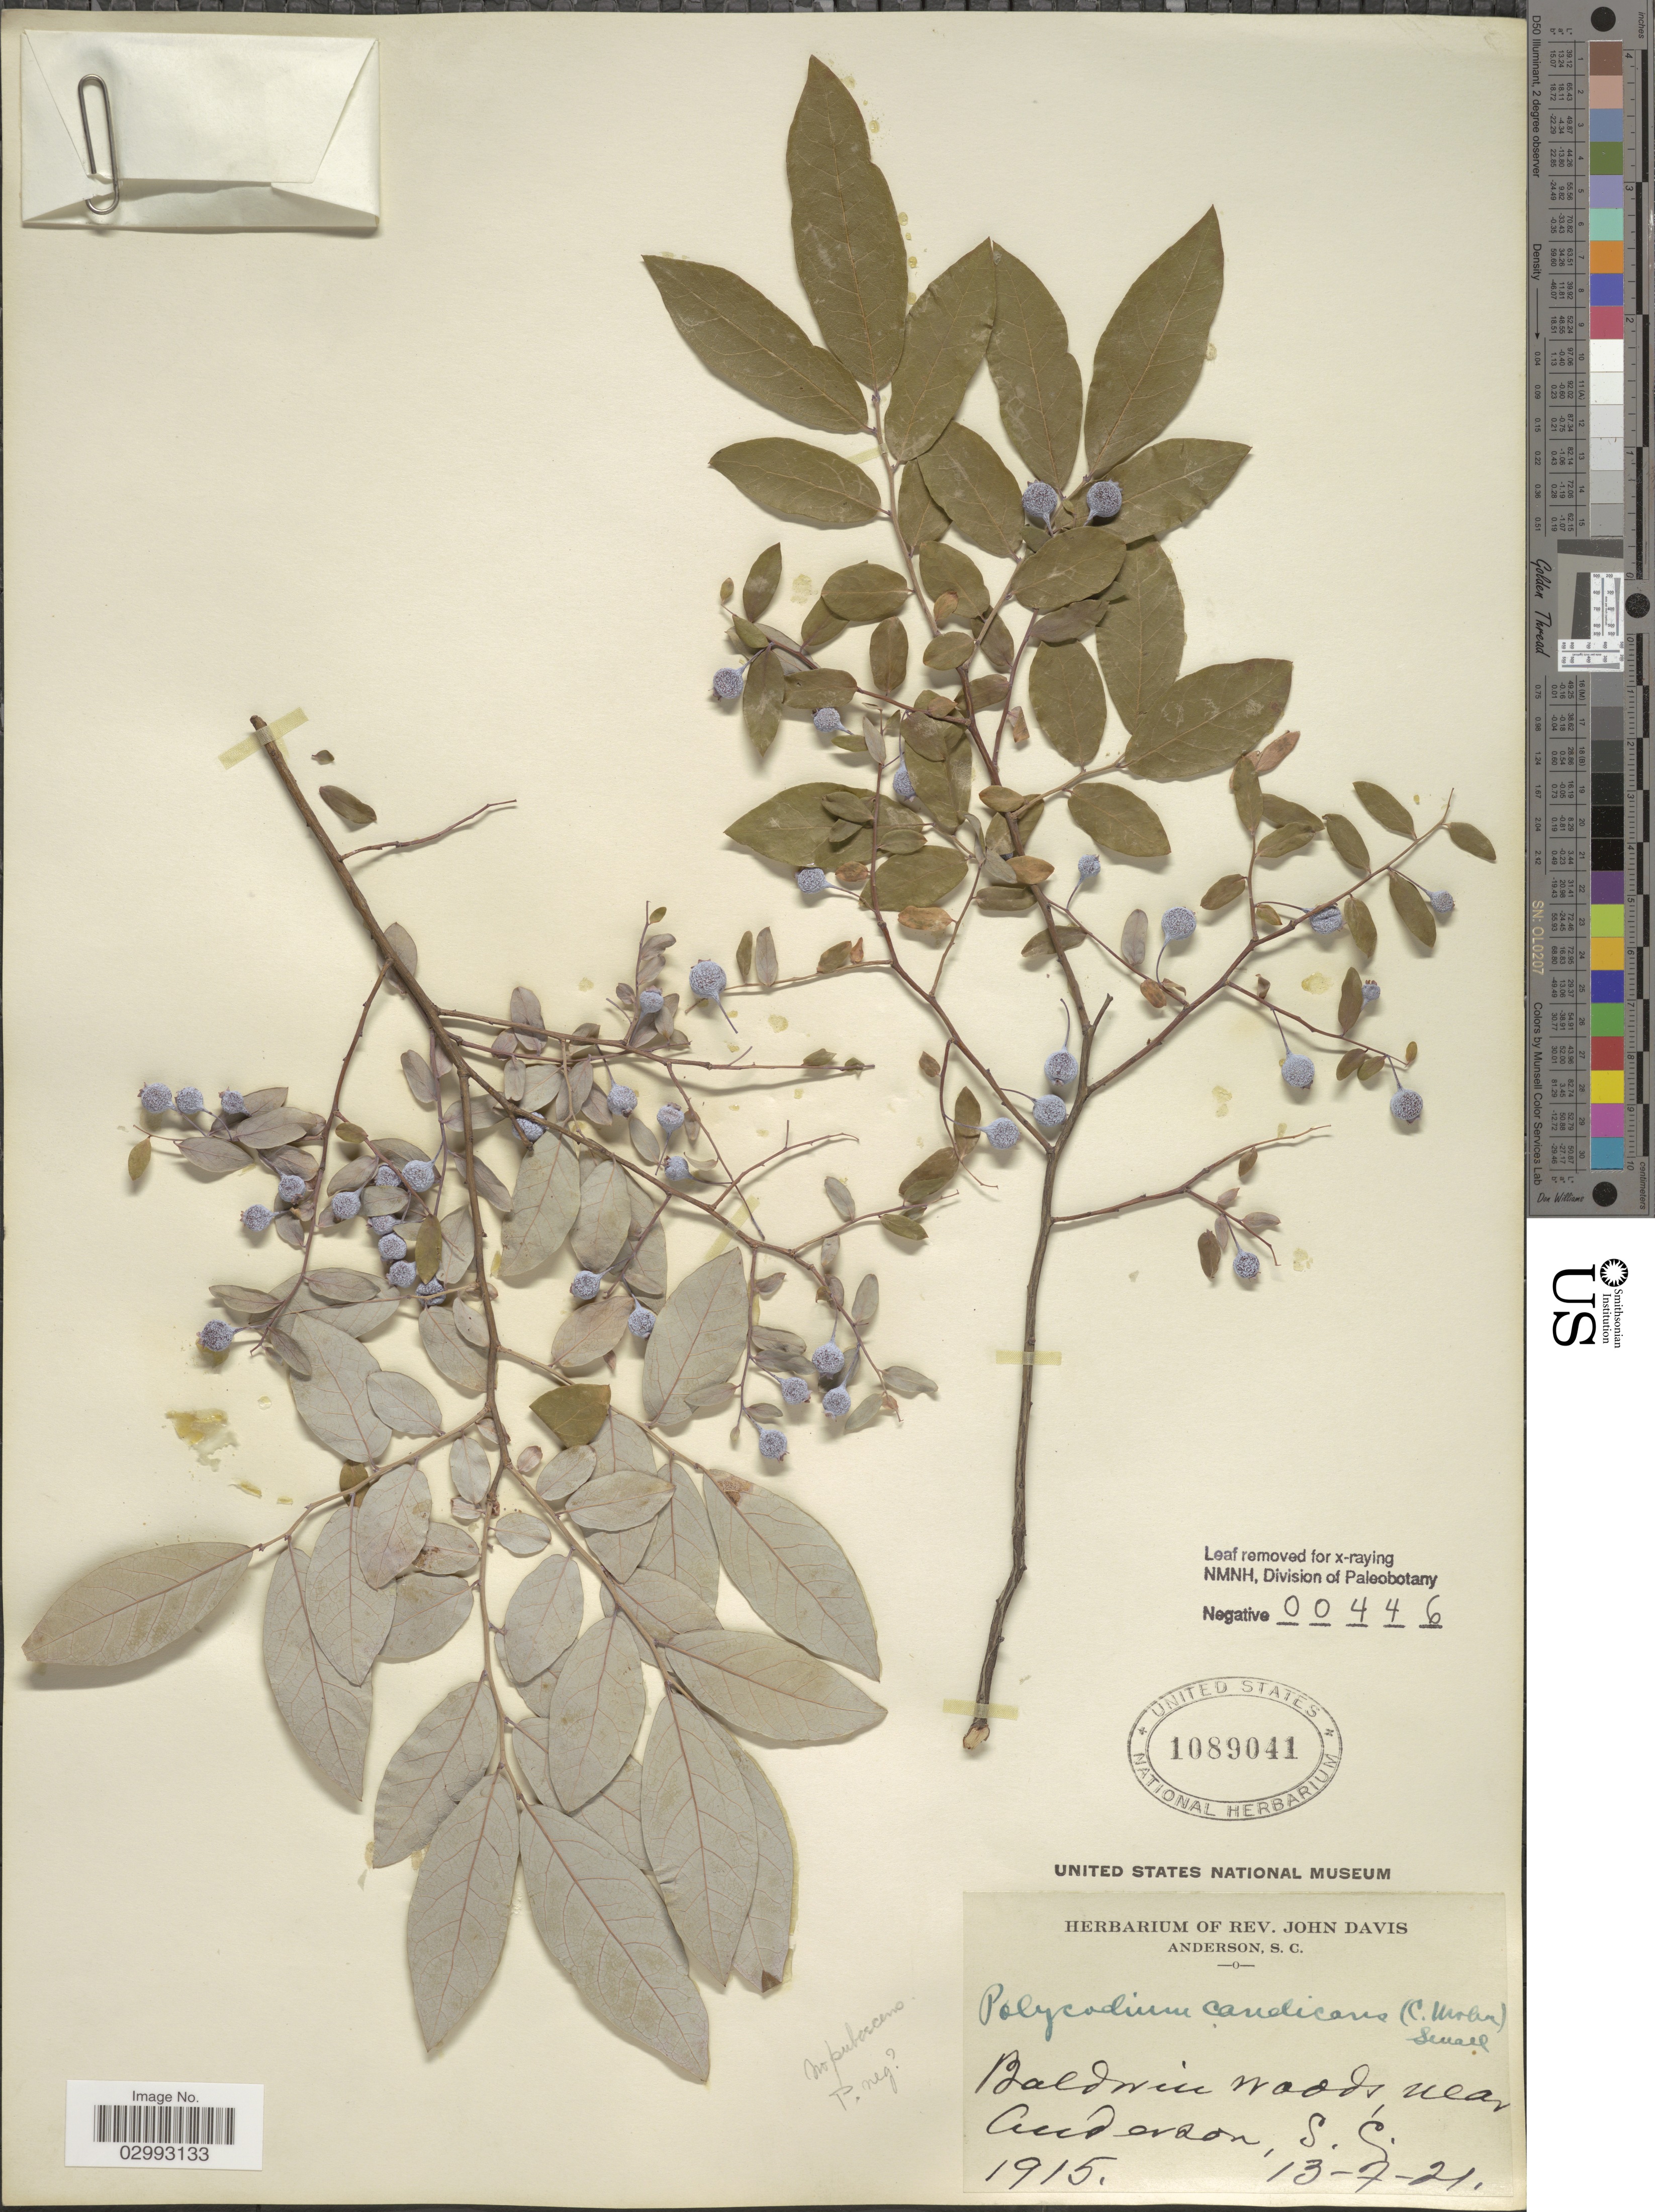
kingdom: Plantae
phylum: Tracheophyta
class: Magnoliopsida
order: Ericales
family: Ericaceae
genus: Polycodium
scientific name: Polycodium candicans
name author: (C. Mohr) Small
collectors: ex herb. Rev. John Davis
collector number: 1915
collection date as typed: Transcribed d/m/y: 13/7/21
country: United States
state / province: South Carolina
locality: Baldwin woods, near Anderson, S. C.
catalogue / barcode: US 1089041